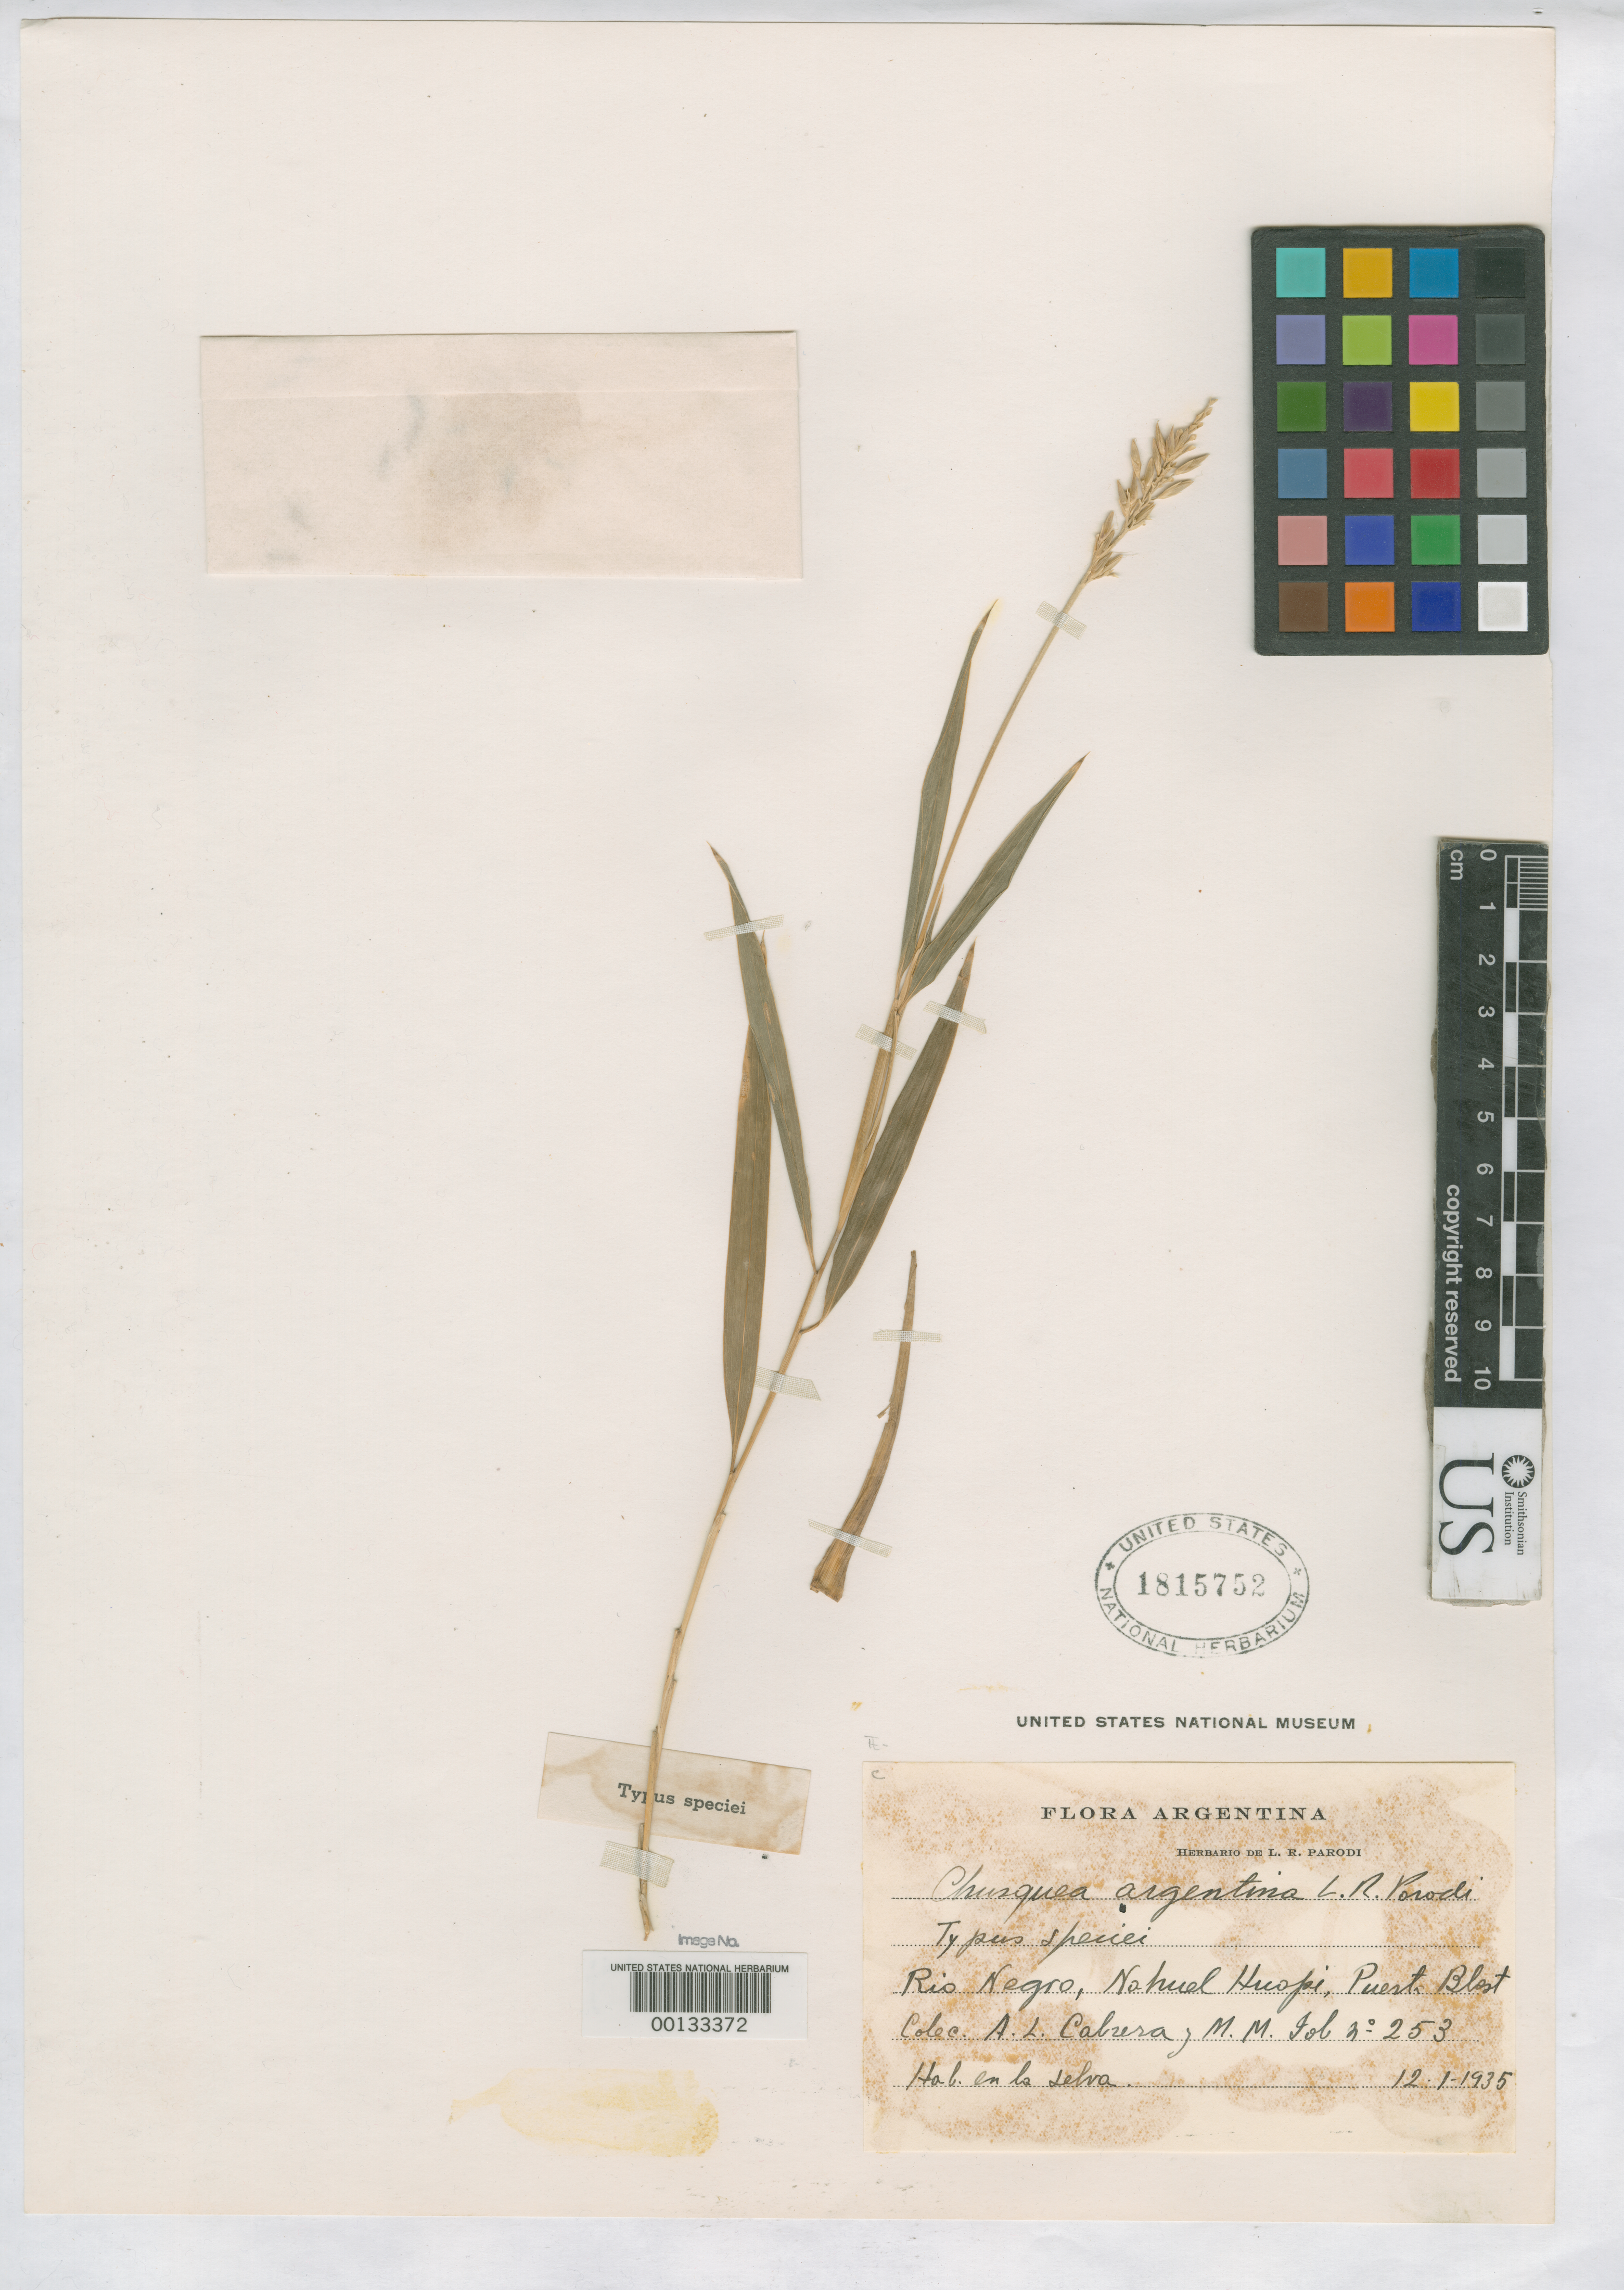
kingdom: Plantae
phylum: Tracheophyta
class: Liliopsida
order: Poales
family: Poaceae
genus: Chusquea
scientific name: Chusquea argentina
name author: Parodi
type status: Type Collection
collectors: A. L. Cabrera & M. Job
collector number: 253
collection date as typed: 12 Jan 1935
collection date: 1935-01-12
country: Argentina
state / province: Río Negro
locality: Nahuel Huapi, Puerto Blest.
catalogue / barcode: US 1815752